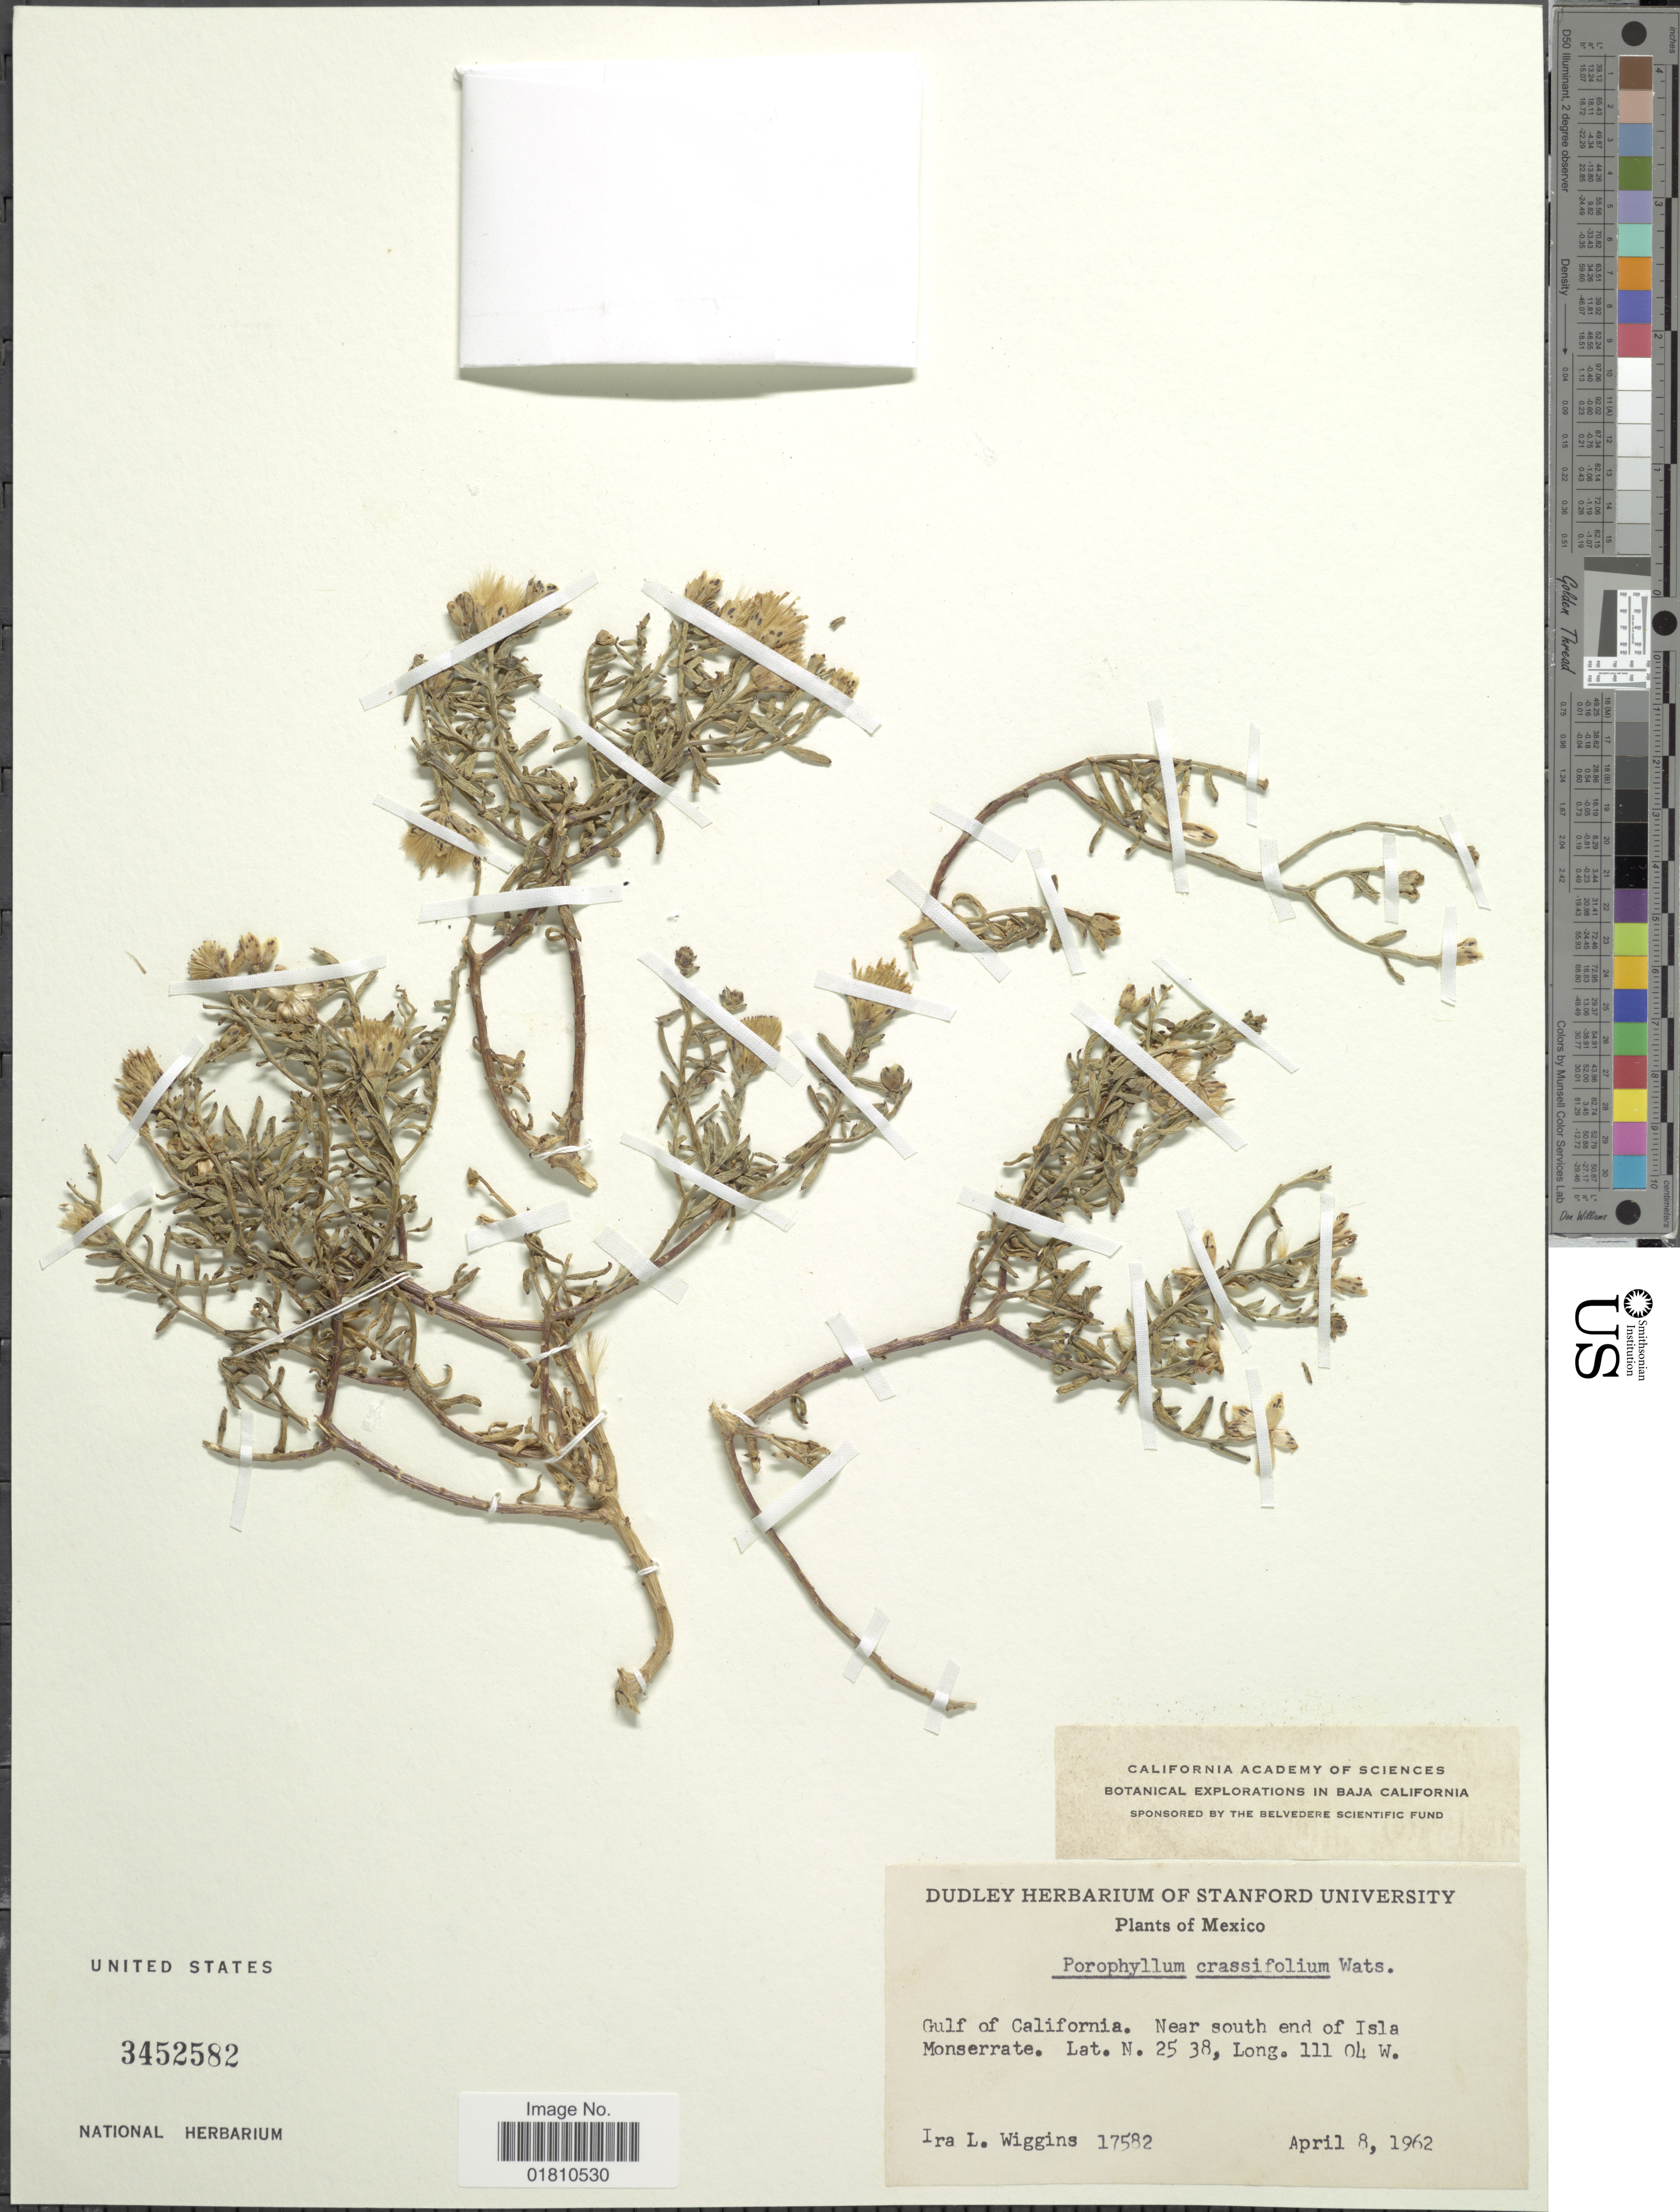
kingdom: Plantae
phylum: Tracheophyta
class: Magnoliopsida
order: Asterales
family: Asteraceae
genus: Bajacalia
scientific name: Bajacalia crassifolia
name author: (S. Watson) Loockerman et al.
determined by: Anzuinelli, M.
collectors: I. L. Wiggins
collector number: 17582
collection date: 1962-04-08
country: Mexico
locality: Gulf of California, near south end of Isla Montserrate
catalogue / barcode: US 3452582